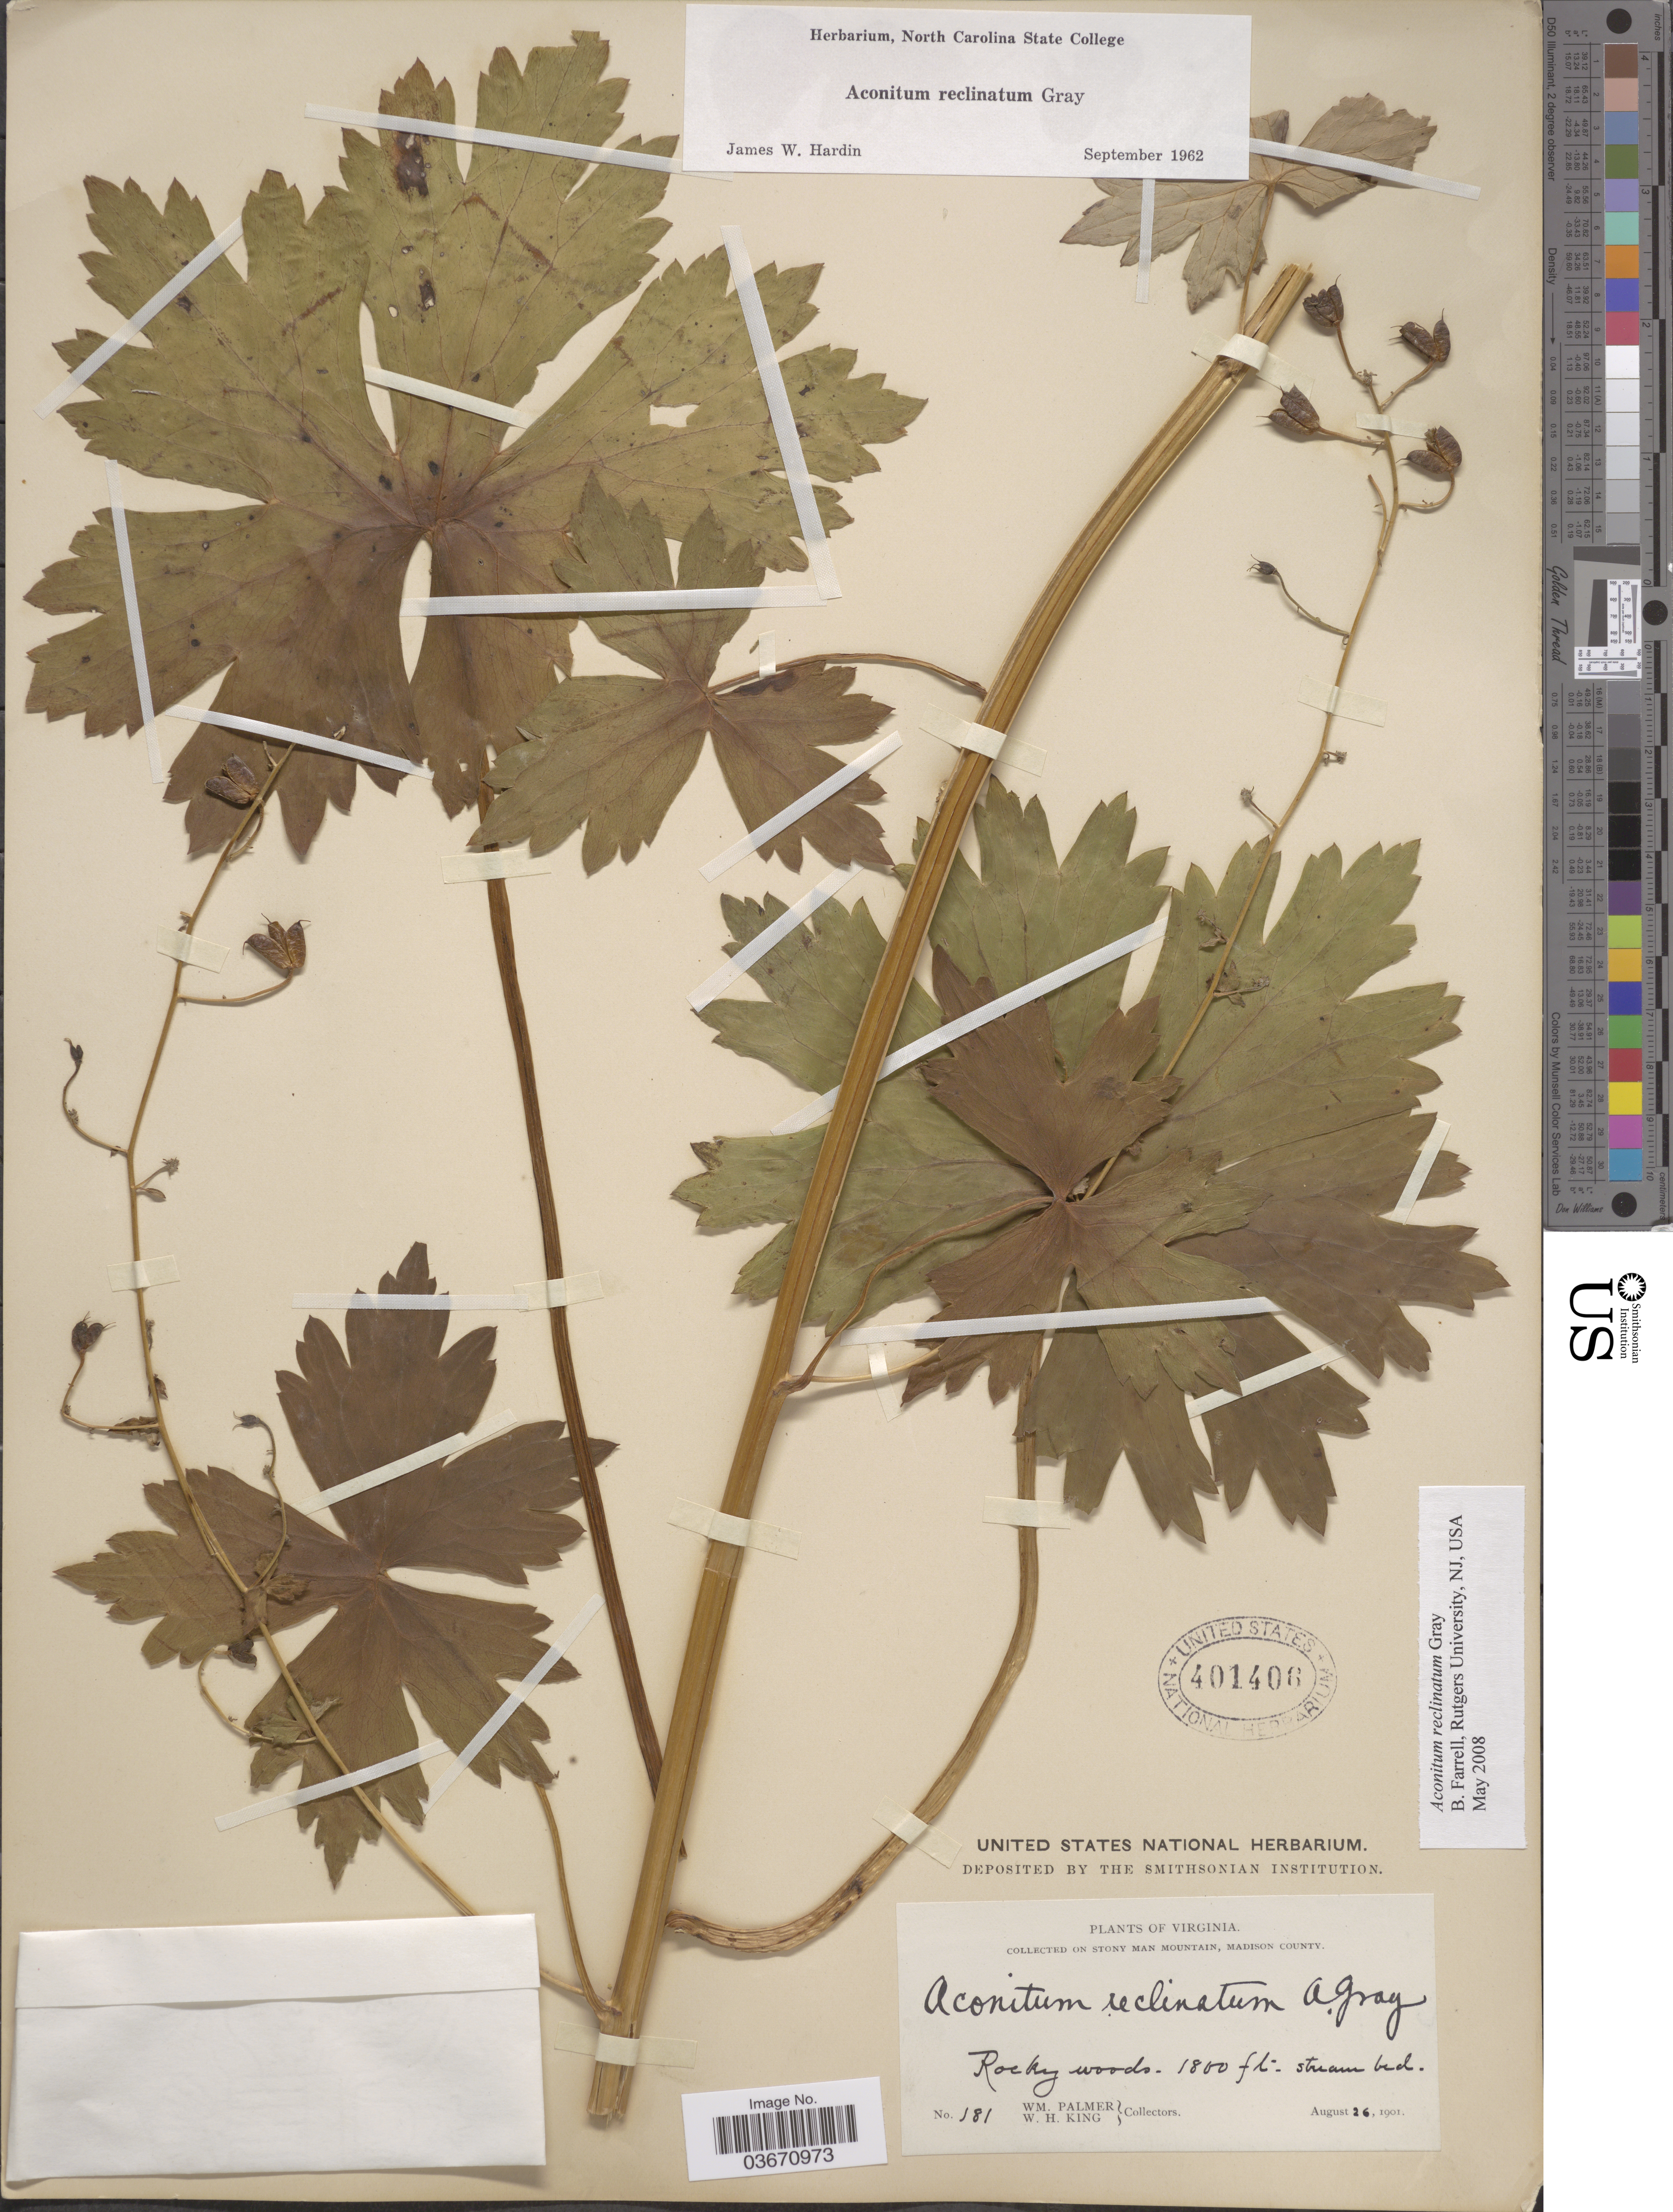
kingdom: Plantae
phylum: Tracheophyta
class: Magnoliopsida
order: Ranunculales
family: Ranunculaceae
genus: Aconitum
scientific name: Aconitum reclinatum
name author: A. Gray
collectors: W. Palmer & W. H. King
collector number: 181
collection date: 1901-08-26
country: United States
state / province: Virginia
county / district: Madison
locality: On Stony Man Mountain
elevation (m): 549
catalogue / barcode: US 401406